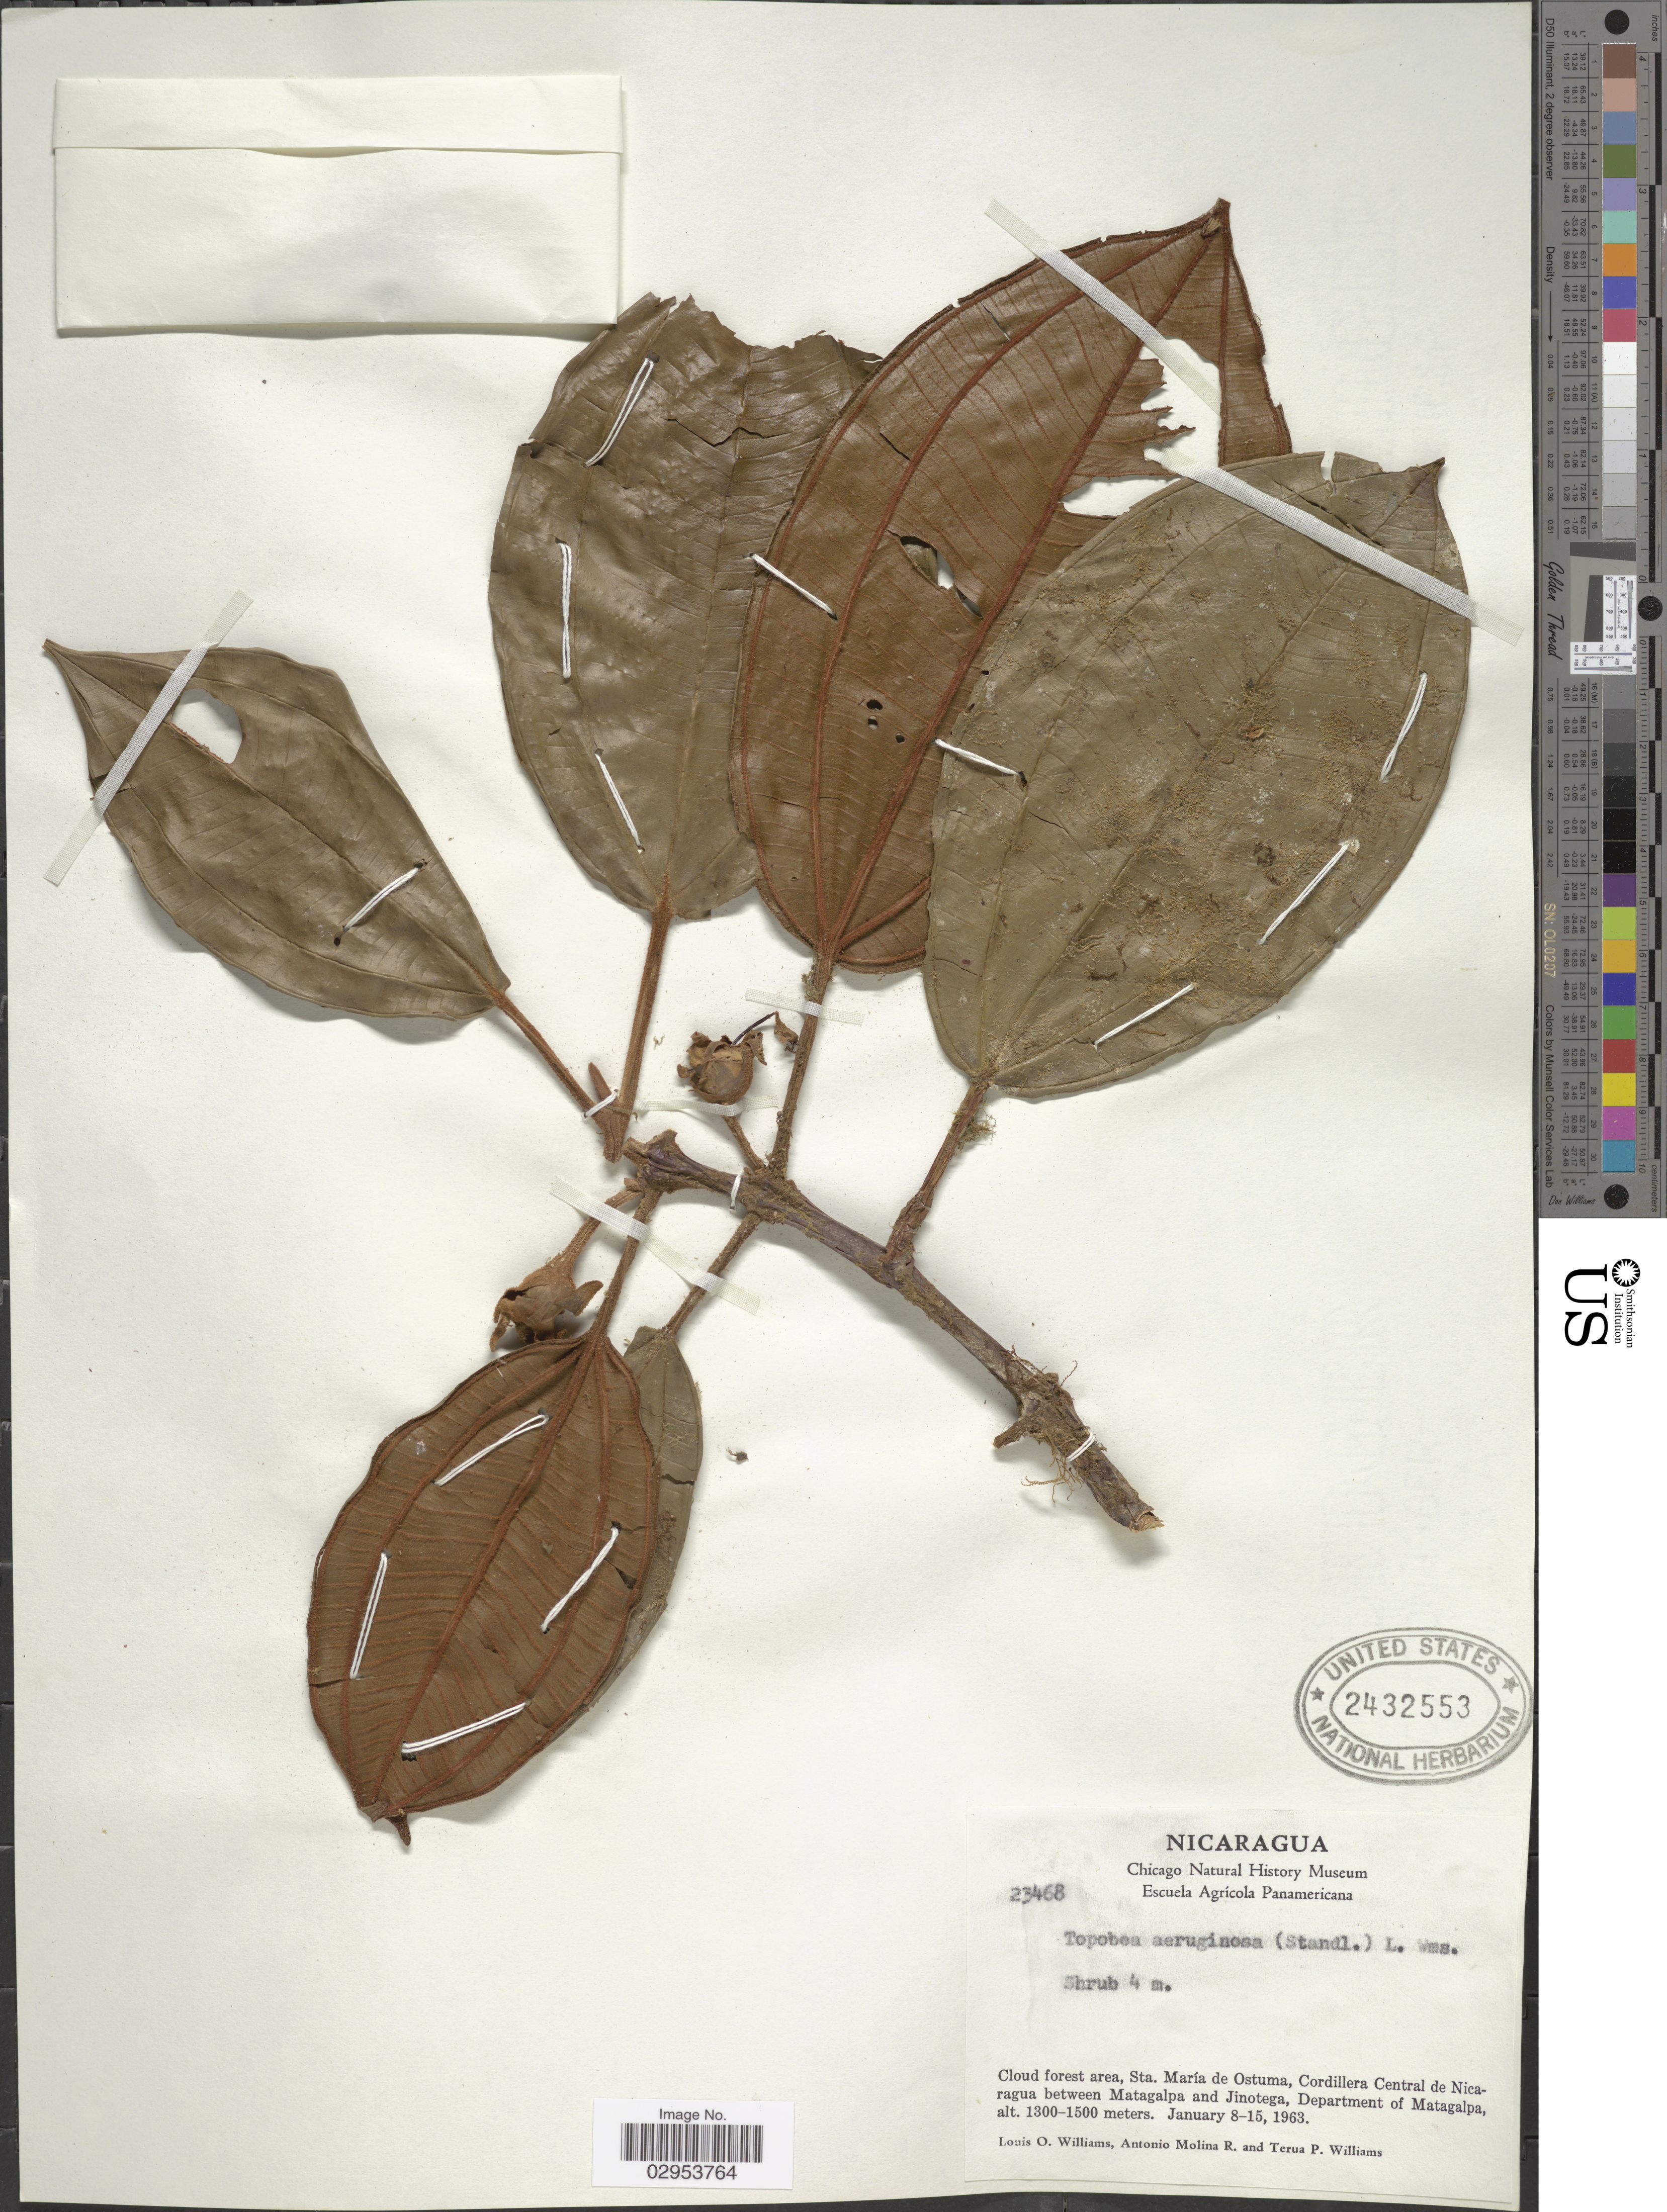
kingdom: Plantae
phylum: Tracheophyta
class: Magnoliopsida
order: Myrtales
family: Melastomataceae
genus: Topobea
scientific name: Topobea aeruginosa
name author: (Standl.) L.O. Williams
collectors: L. O. Williams, A. Molina R. & T. Williams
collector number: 23468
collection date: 1963-01-08/1963-01-15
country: Nicaragua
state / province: Matagalpa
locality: Cloud forest area, Sta Maíra de Ostuma, Cordillera Central de Nicaragua between Matagalpa and Jinotega, Department of Matagalpa.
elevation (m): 1300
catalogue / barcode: US 2432553